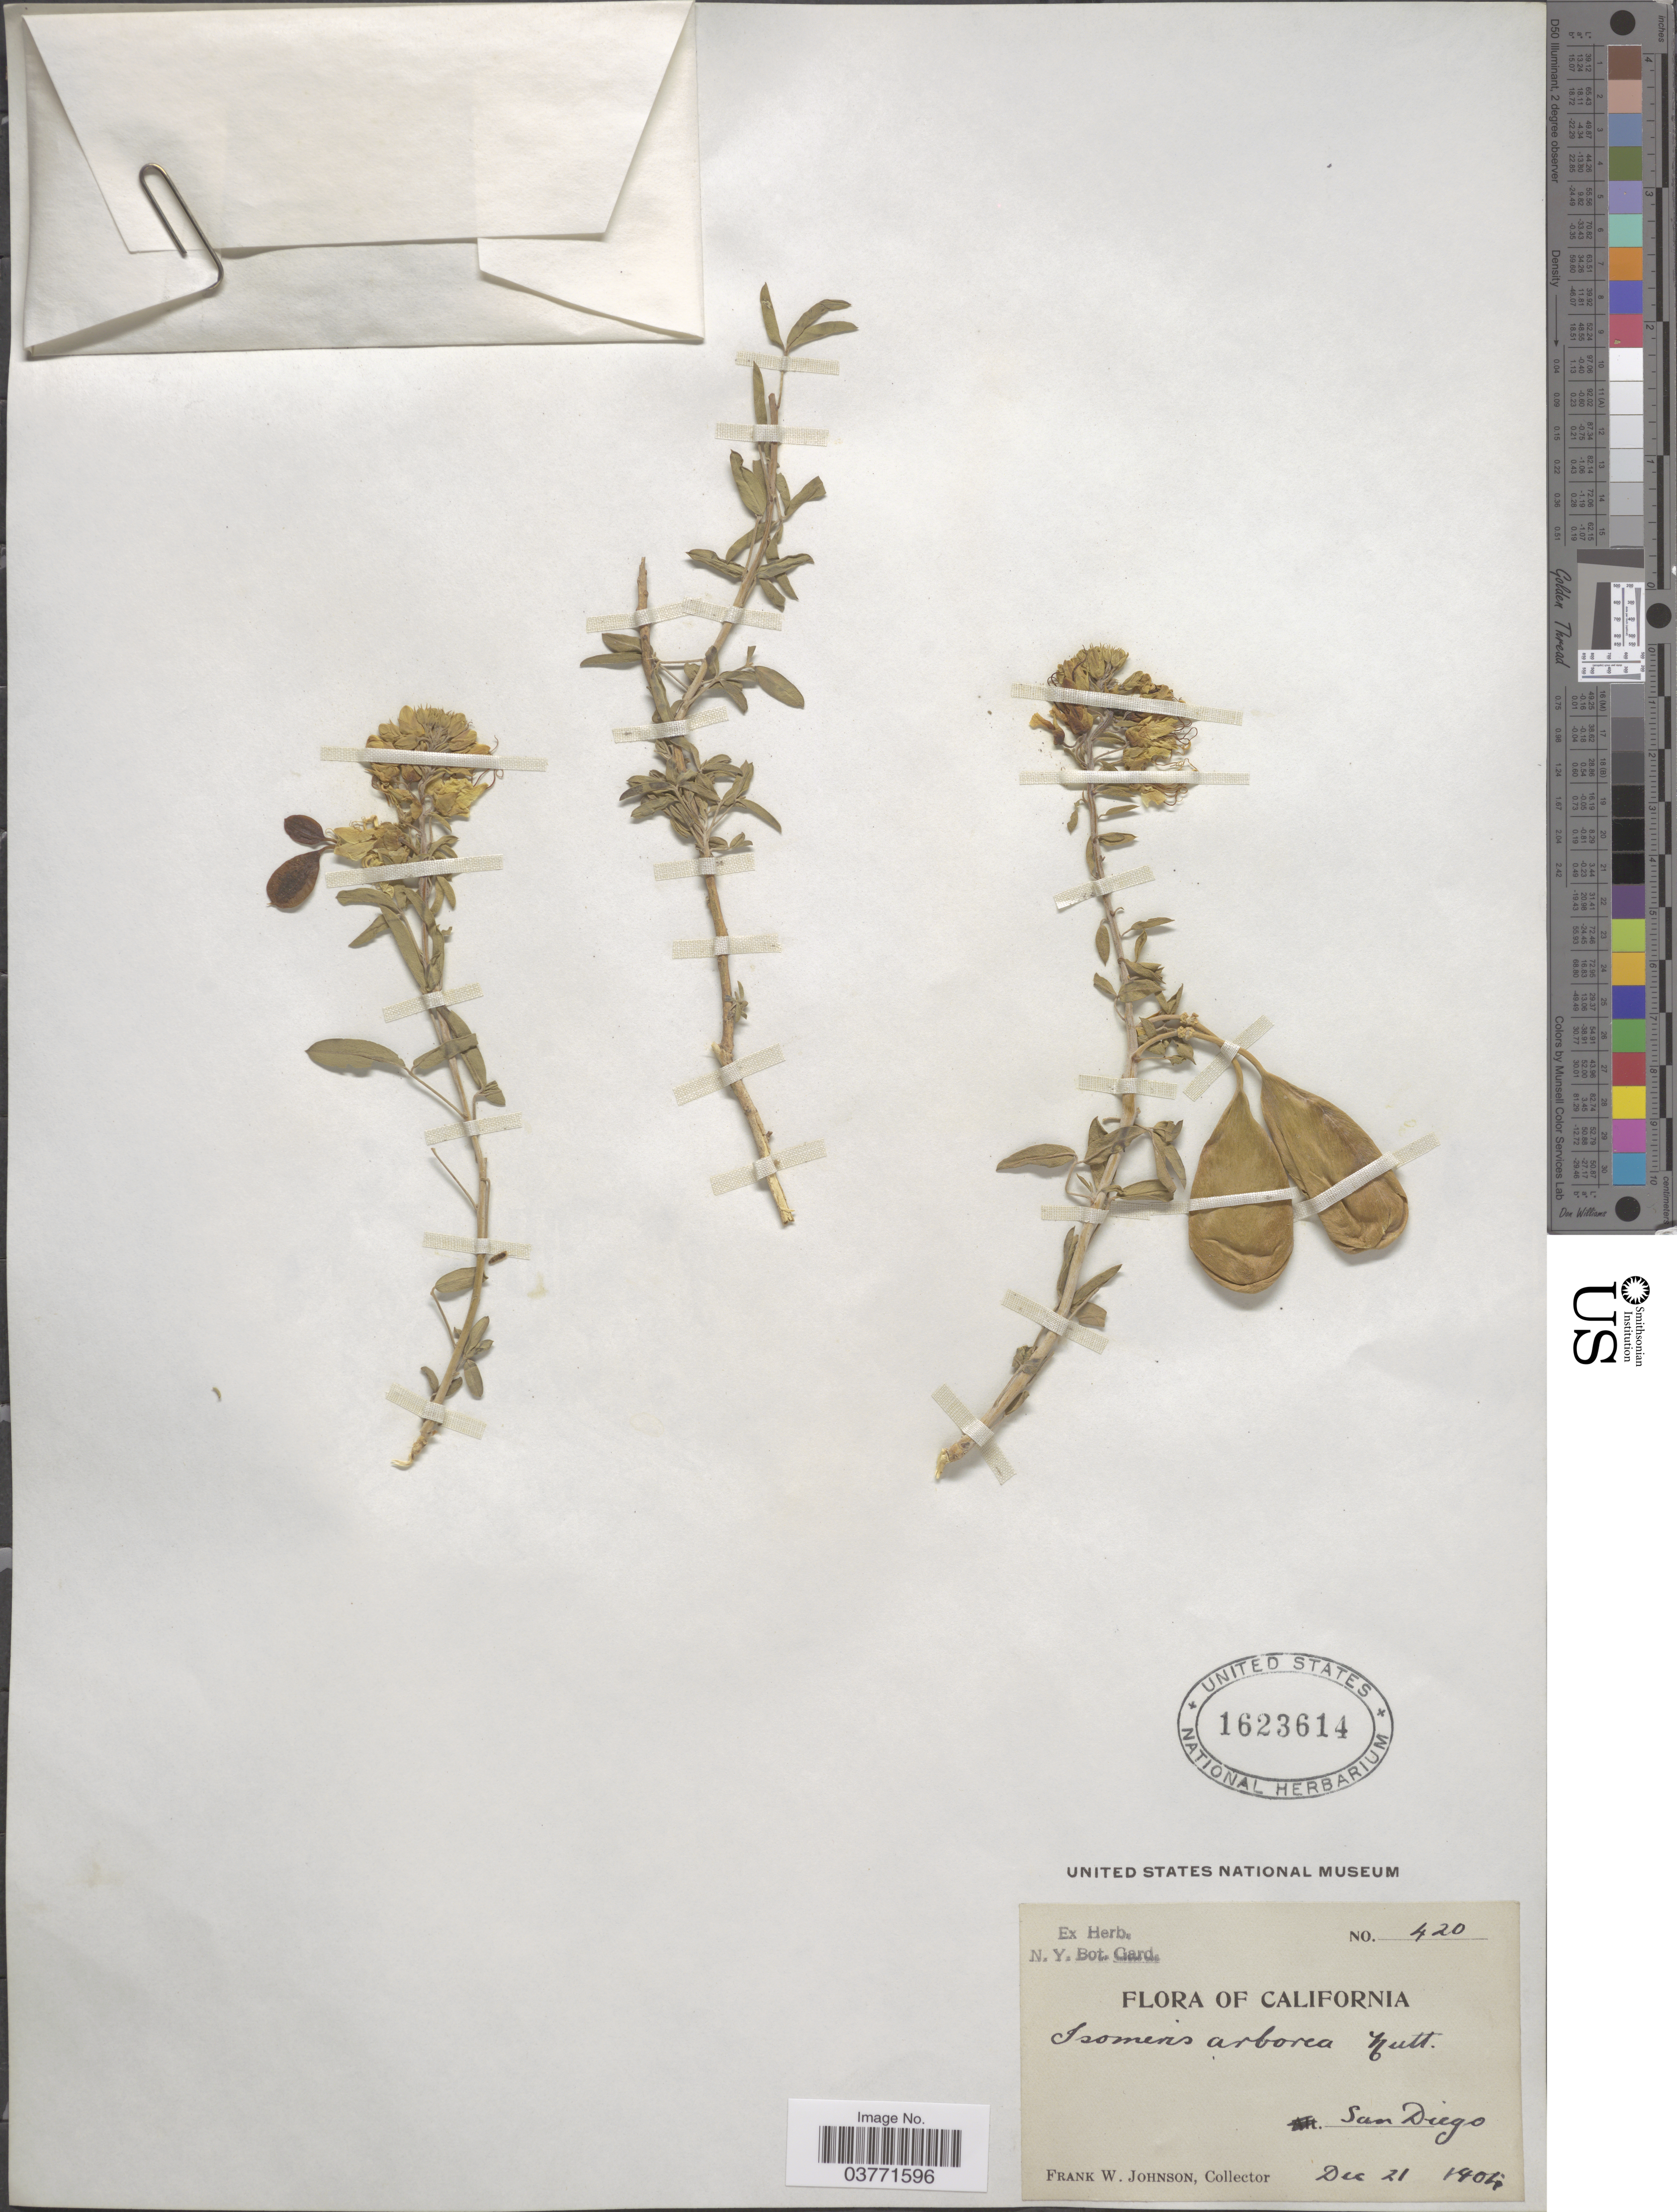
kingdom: Plantae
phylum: Tracheophyta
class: Magnoliopsida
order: Brassicales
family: Cleomaceae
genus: Cleomella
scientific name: Cleomella arborea var. arborea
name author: (Nutt.) Roalson & J.C. Hall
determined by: Strong, Mark T., (BOT), Smithsonian Institution - National Museum of Natural History (UNITED STATES)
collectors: F. W. Johnson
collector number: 420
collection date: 1904-12-21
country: United States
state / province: California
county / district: San Diego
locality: San Diego.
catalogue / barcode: US 1623614